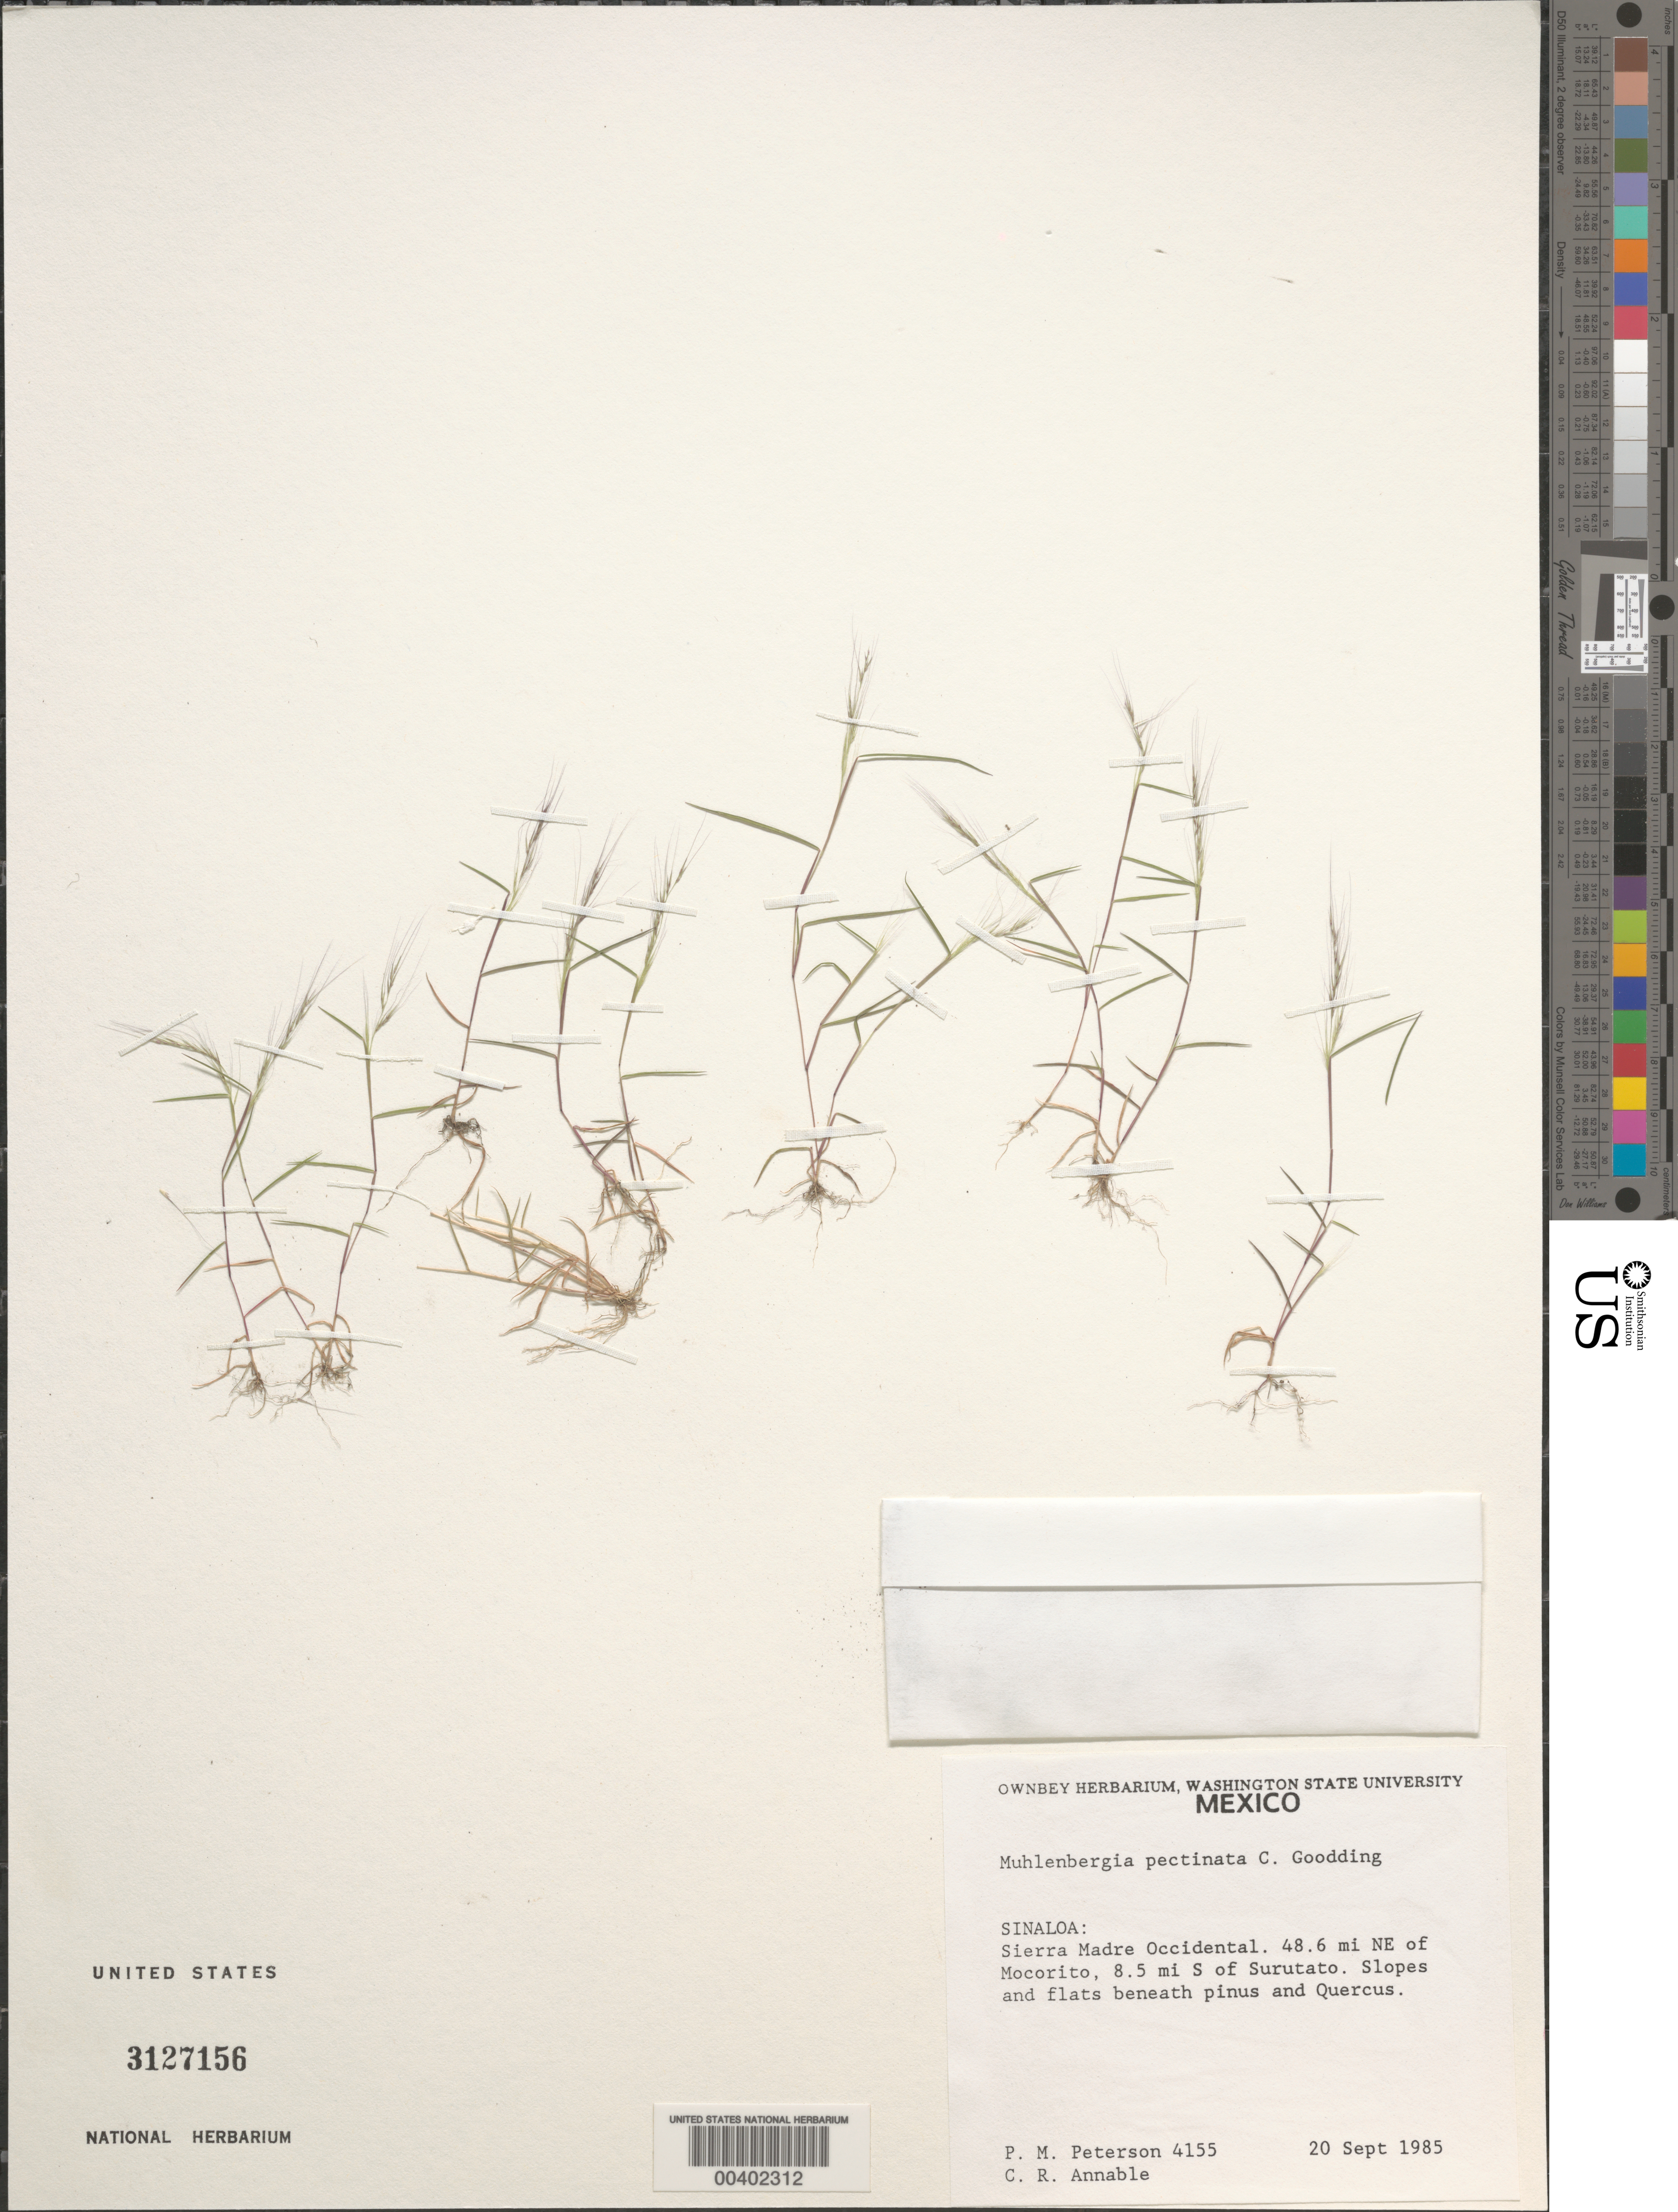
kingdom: Plantae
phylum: Tracheophyta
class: Liliopsida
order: Poales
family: Poaceae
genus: Muhlenbergia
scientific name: Muhlenbergia pectinata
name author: C.O. Goodd.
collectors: P. M. Peterson & C. R. Annable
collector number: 04155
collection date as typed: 20 Sep 1985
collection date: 1985-09-20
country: Mexico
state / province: Sinaloa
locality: Sierra Madre Occidental, 48.6 miles NE of Mocorito, 8.5 miles south of Surutato.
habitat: Slopes and flats beneath Pinus and Quercus.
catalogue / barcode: US 3127156